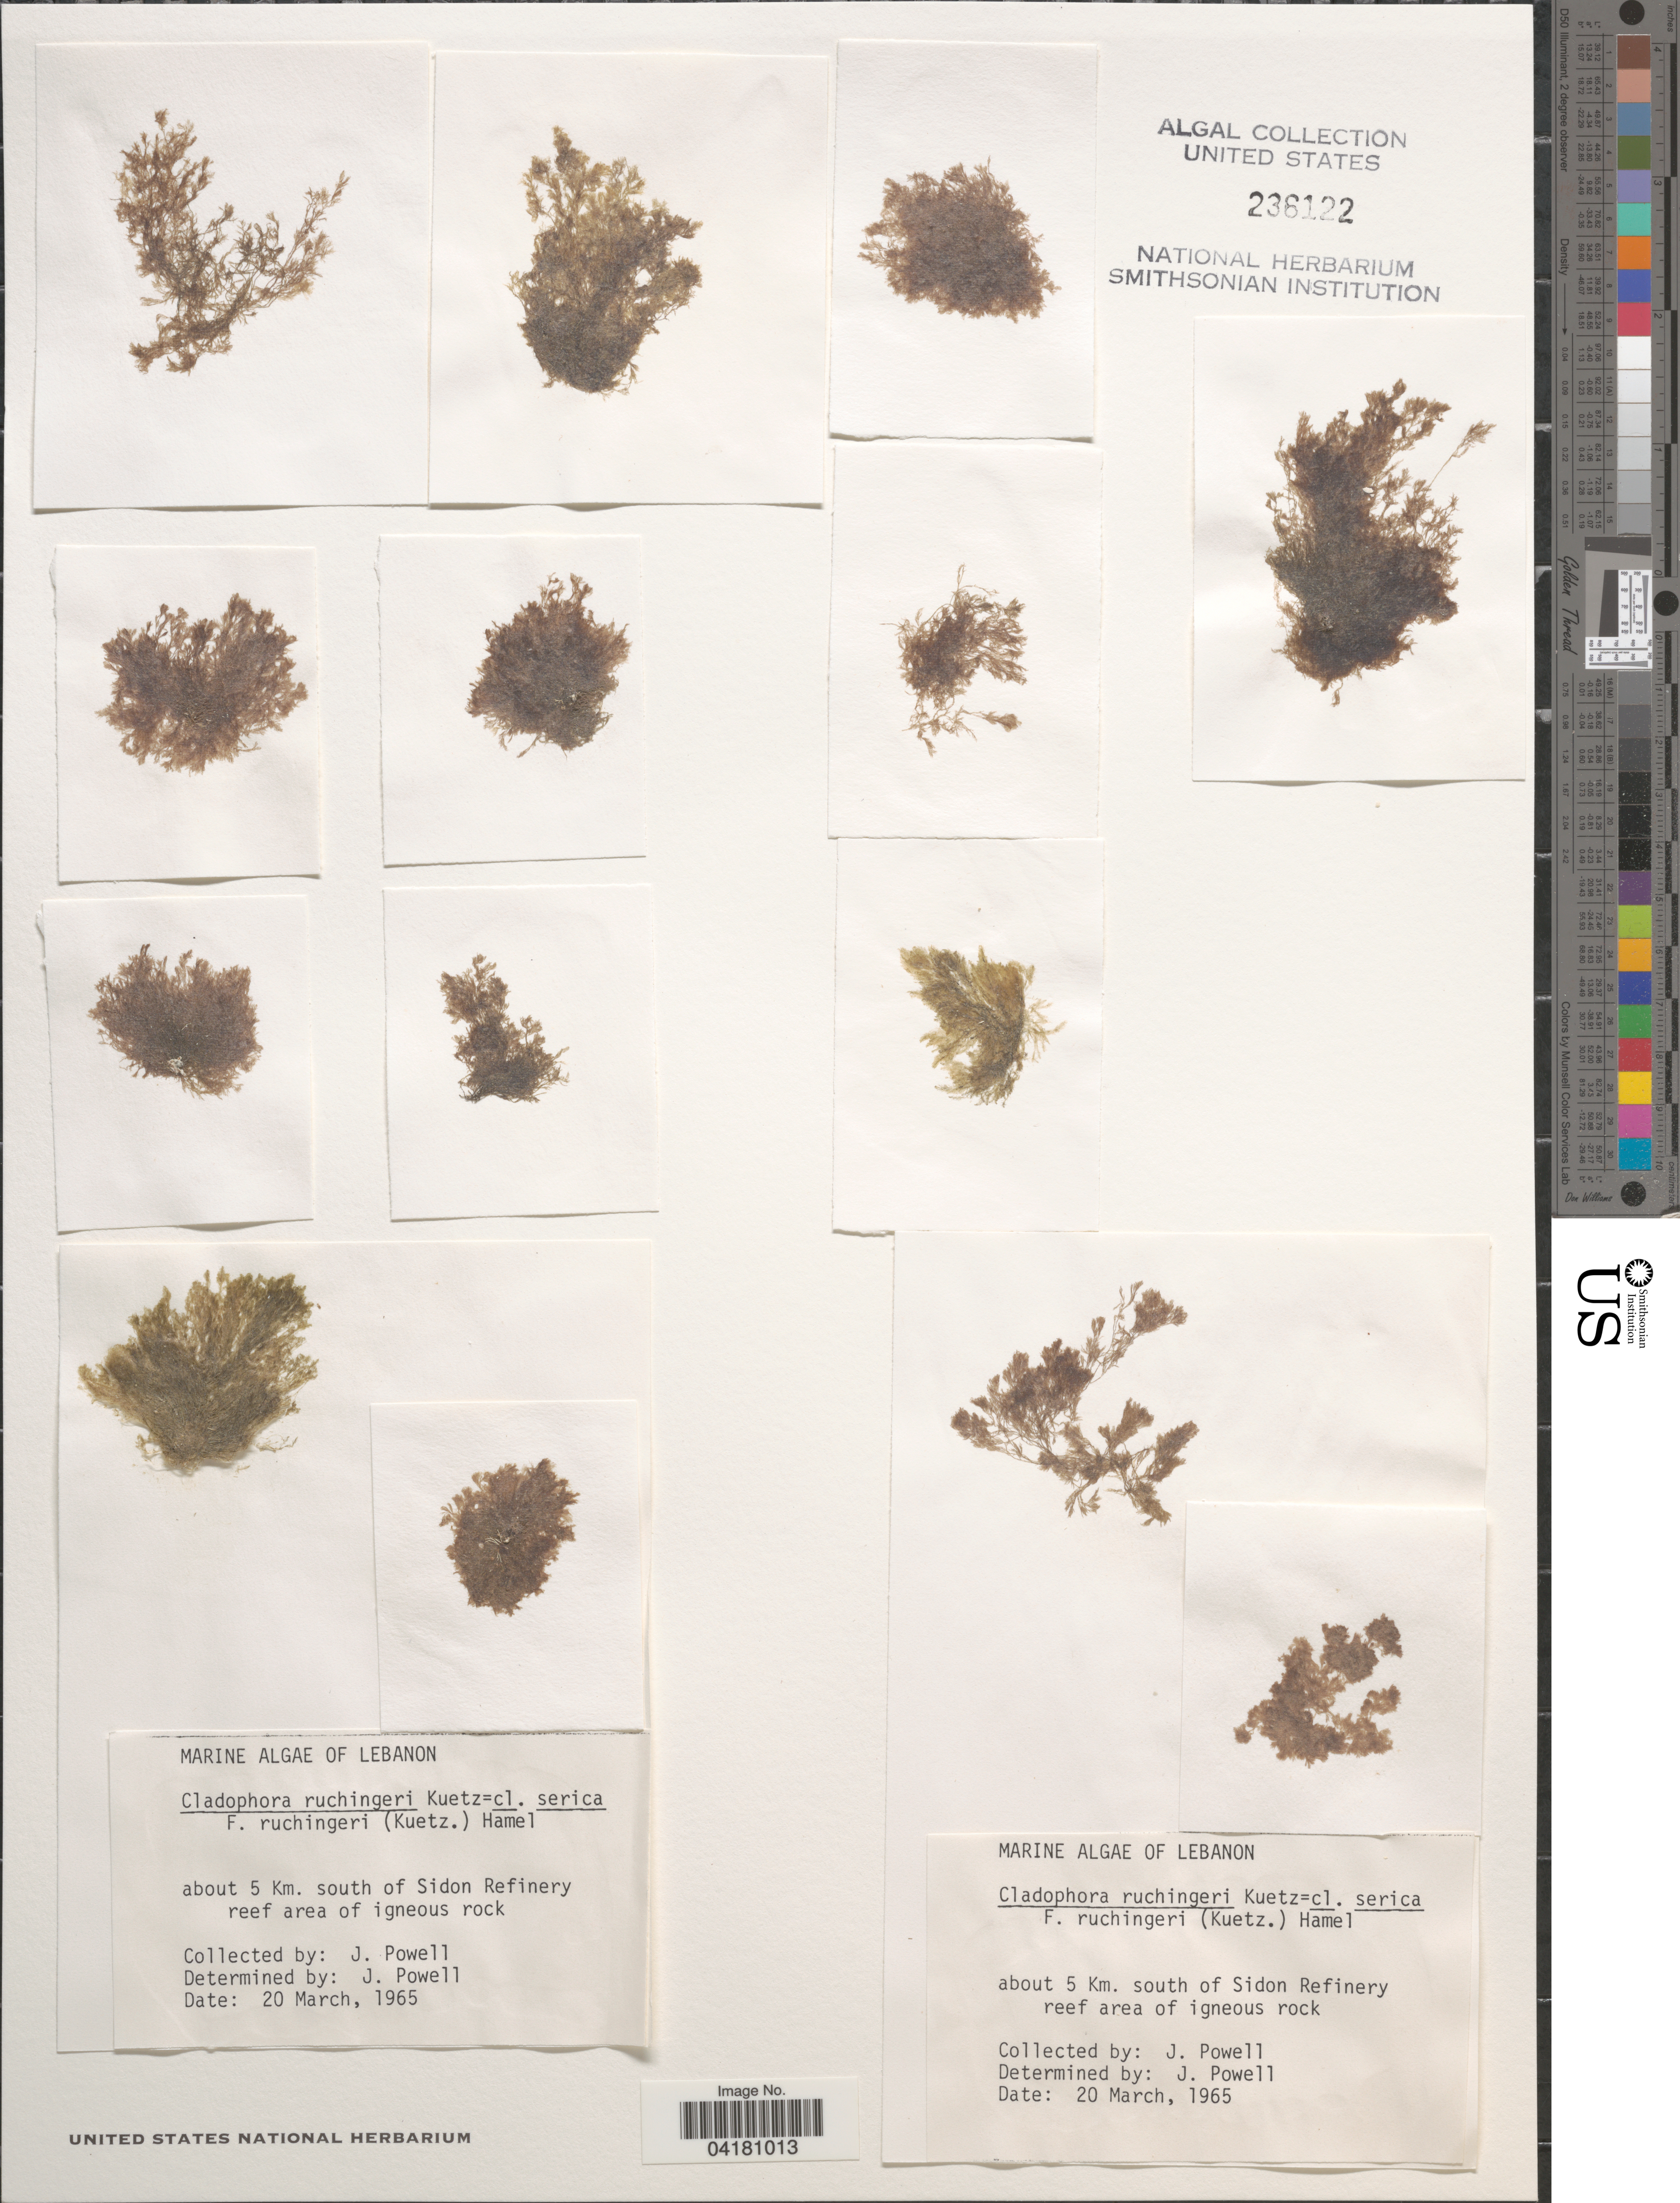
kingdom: Plantae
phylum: Chlorophyta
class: Ulvophyceae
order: Cladophorales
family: Cladophoraceae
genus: Cladophora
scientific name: Cladophora ruchingeri f. ruchingeri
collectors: J. Powell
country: Lebanon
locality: About 5 Km. south of Sidon Refinery reef area of igneous rock.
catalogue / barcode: US 236122